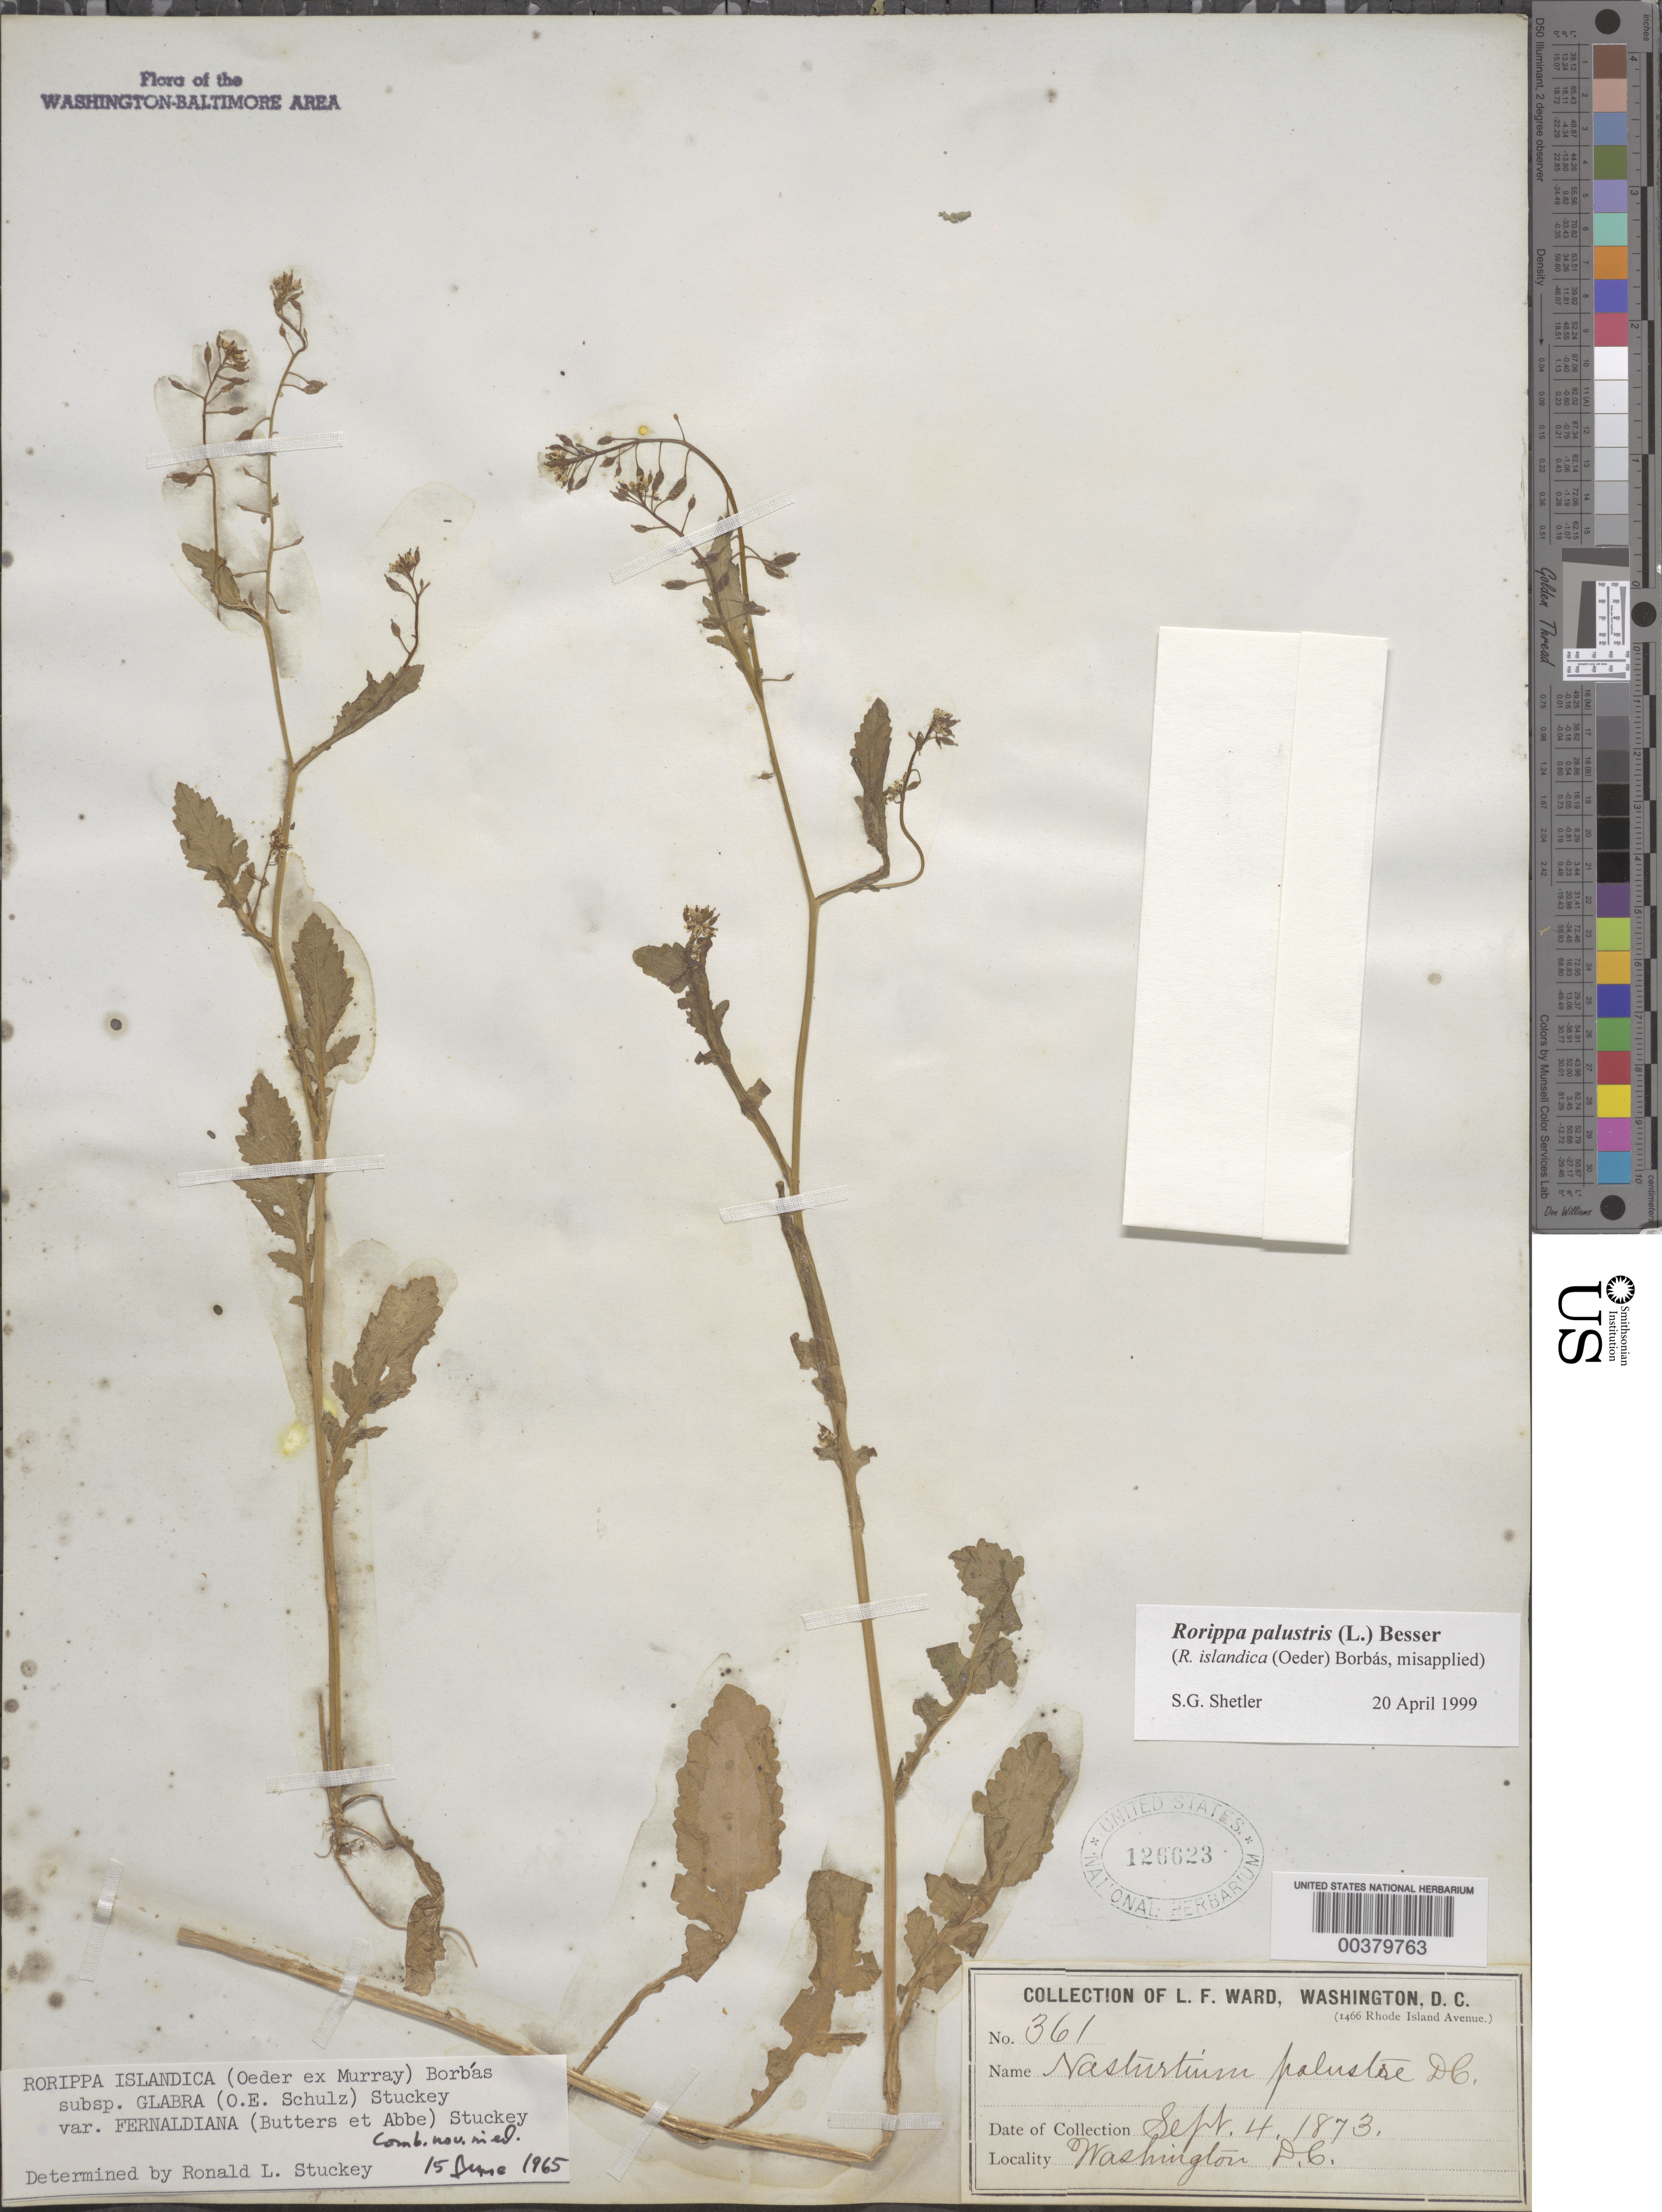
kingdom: Plantae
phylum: Tracheophyta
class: Magnoliopsida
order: Brassicales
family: Brassicaceae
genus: Rorippa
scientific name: Rorippa palustris var. fernaldiana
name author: (Butters & Abbe) Stuckey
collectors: L. F. Ward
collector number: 361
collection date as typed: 04 Sep 1873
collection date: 1873-09-04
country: United States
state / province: District of Columbia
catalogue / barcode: US 126623